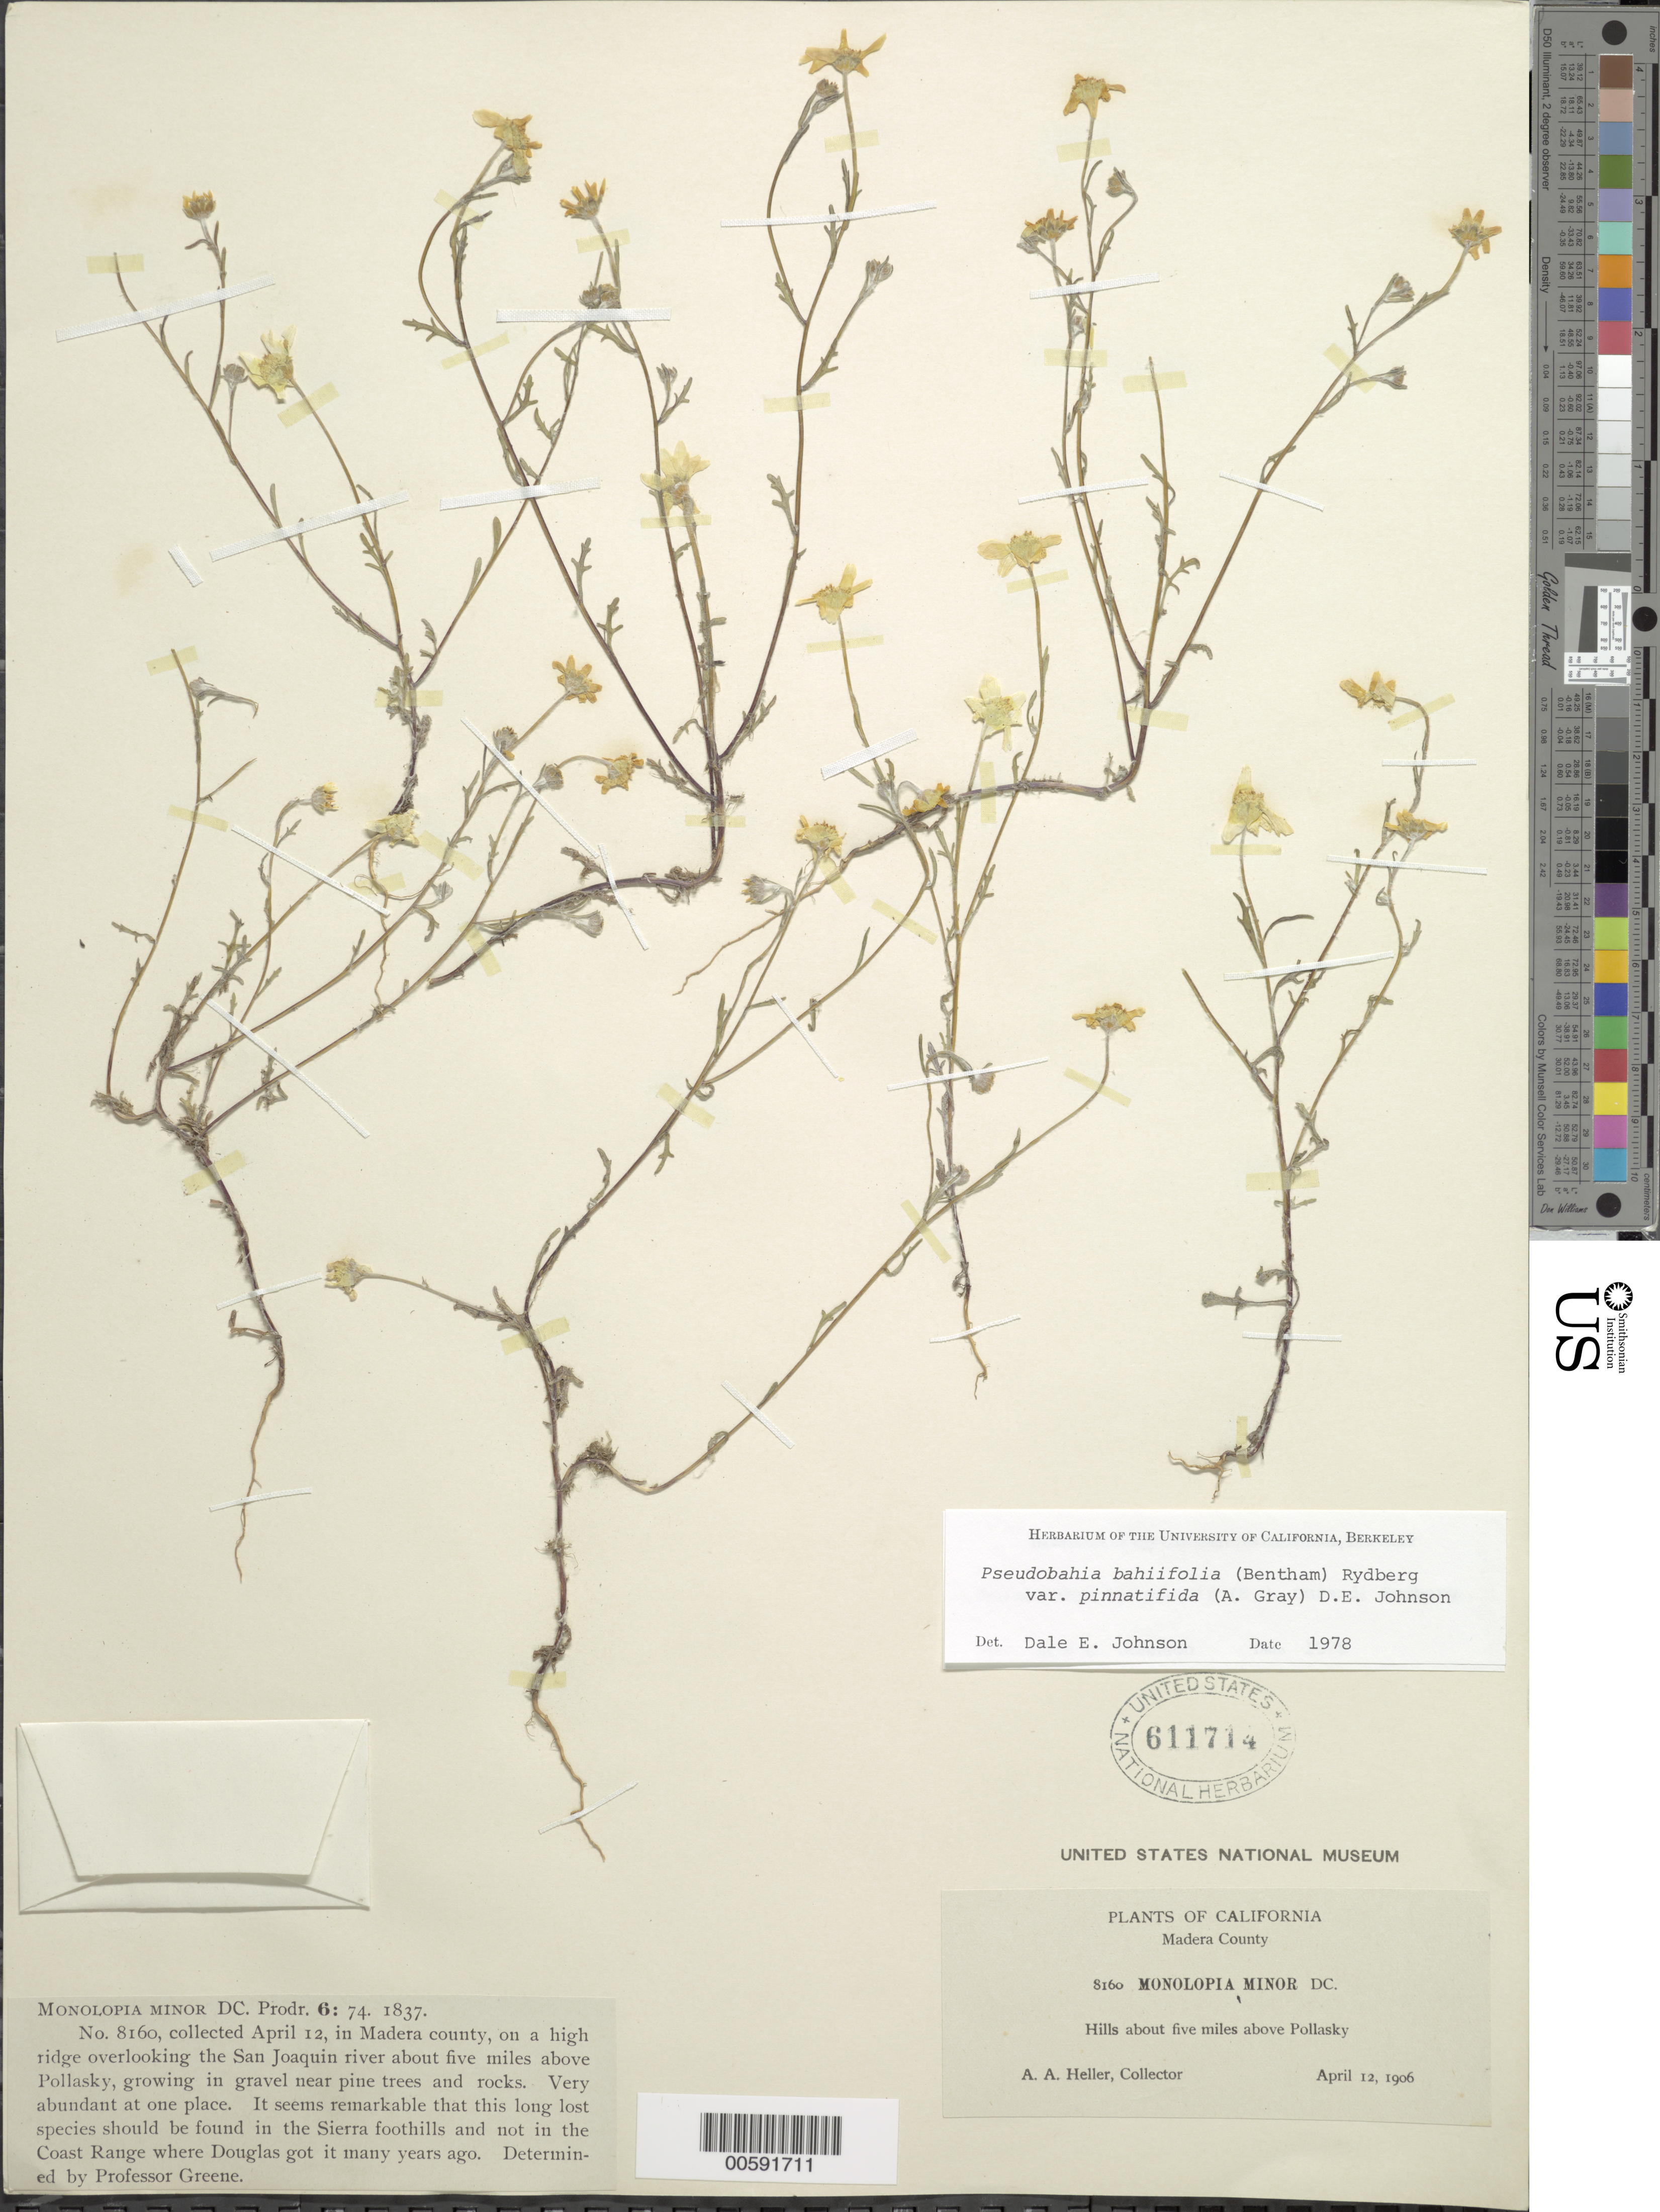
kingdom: Plantae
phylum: Tracheophyta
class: Magnoliopsida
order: Asterales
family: Asteraceae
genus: Pseudobahia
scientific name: Pseudobahia bahiifolia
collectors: A. A. Heller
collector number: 8160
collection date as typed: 12 Apr 1906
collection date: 1906-04-12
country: United States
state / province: California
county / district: Madera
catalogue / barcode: US 611714